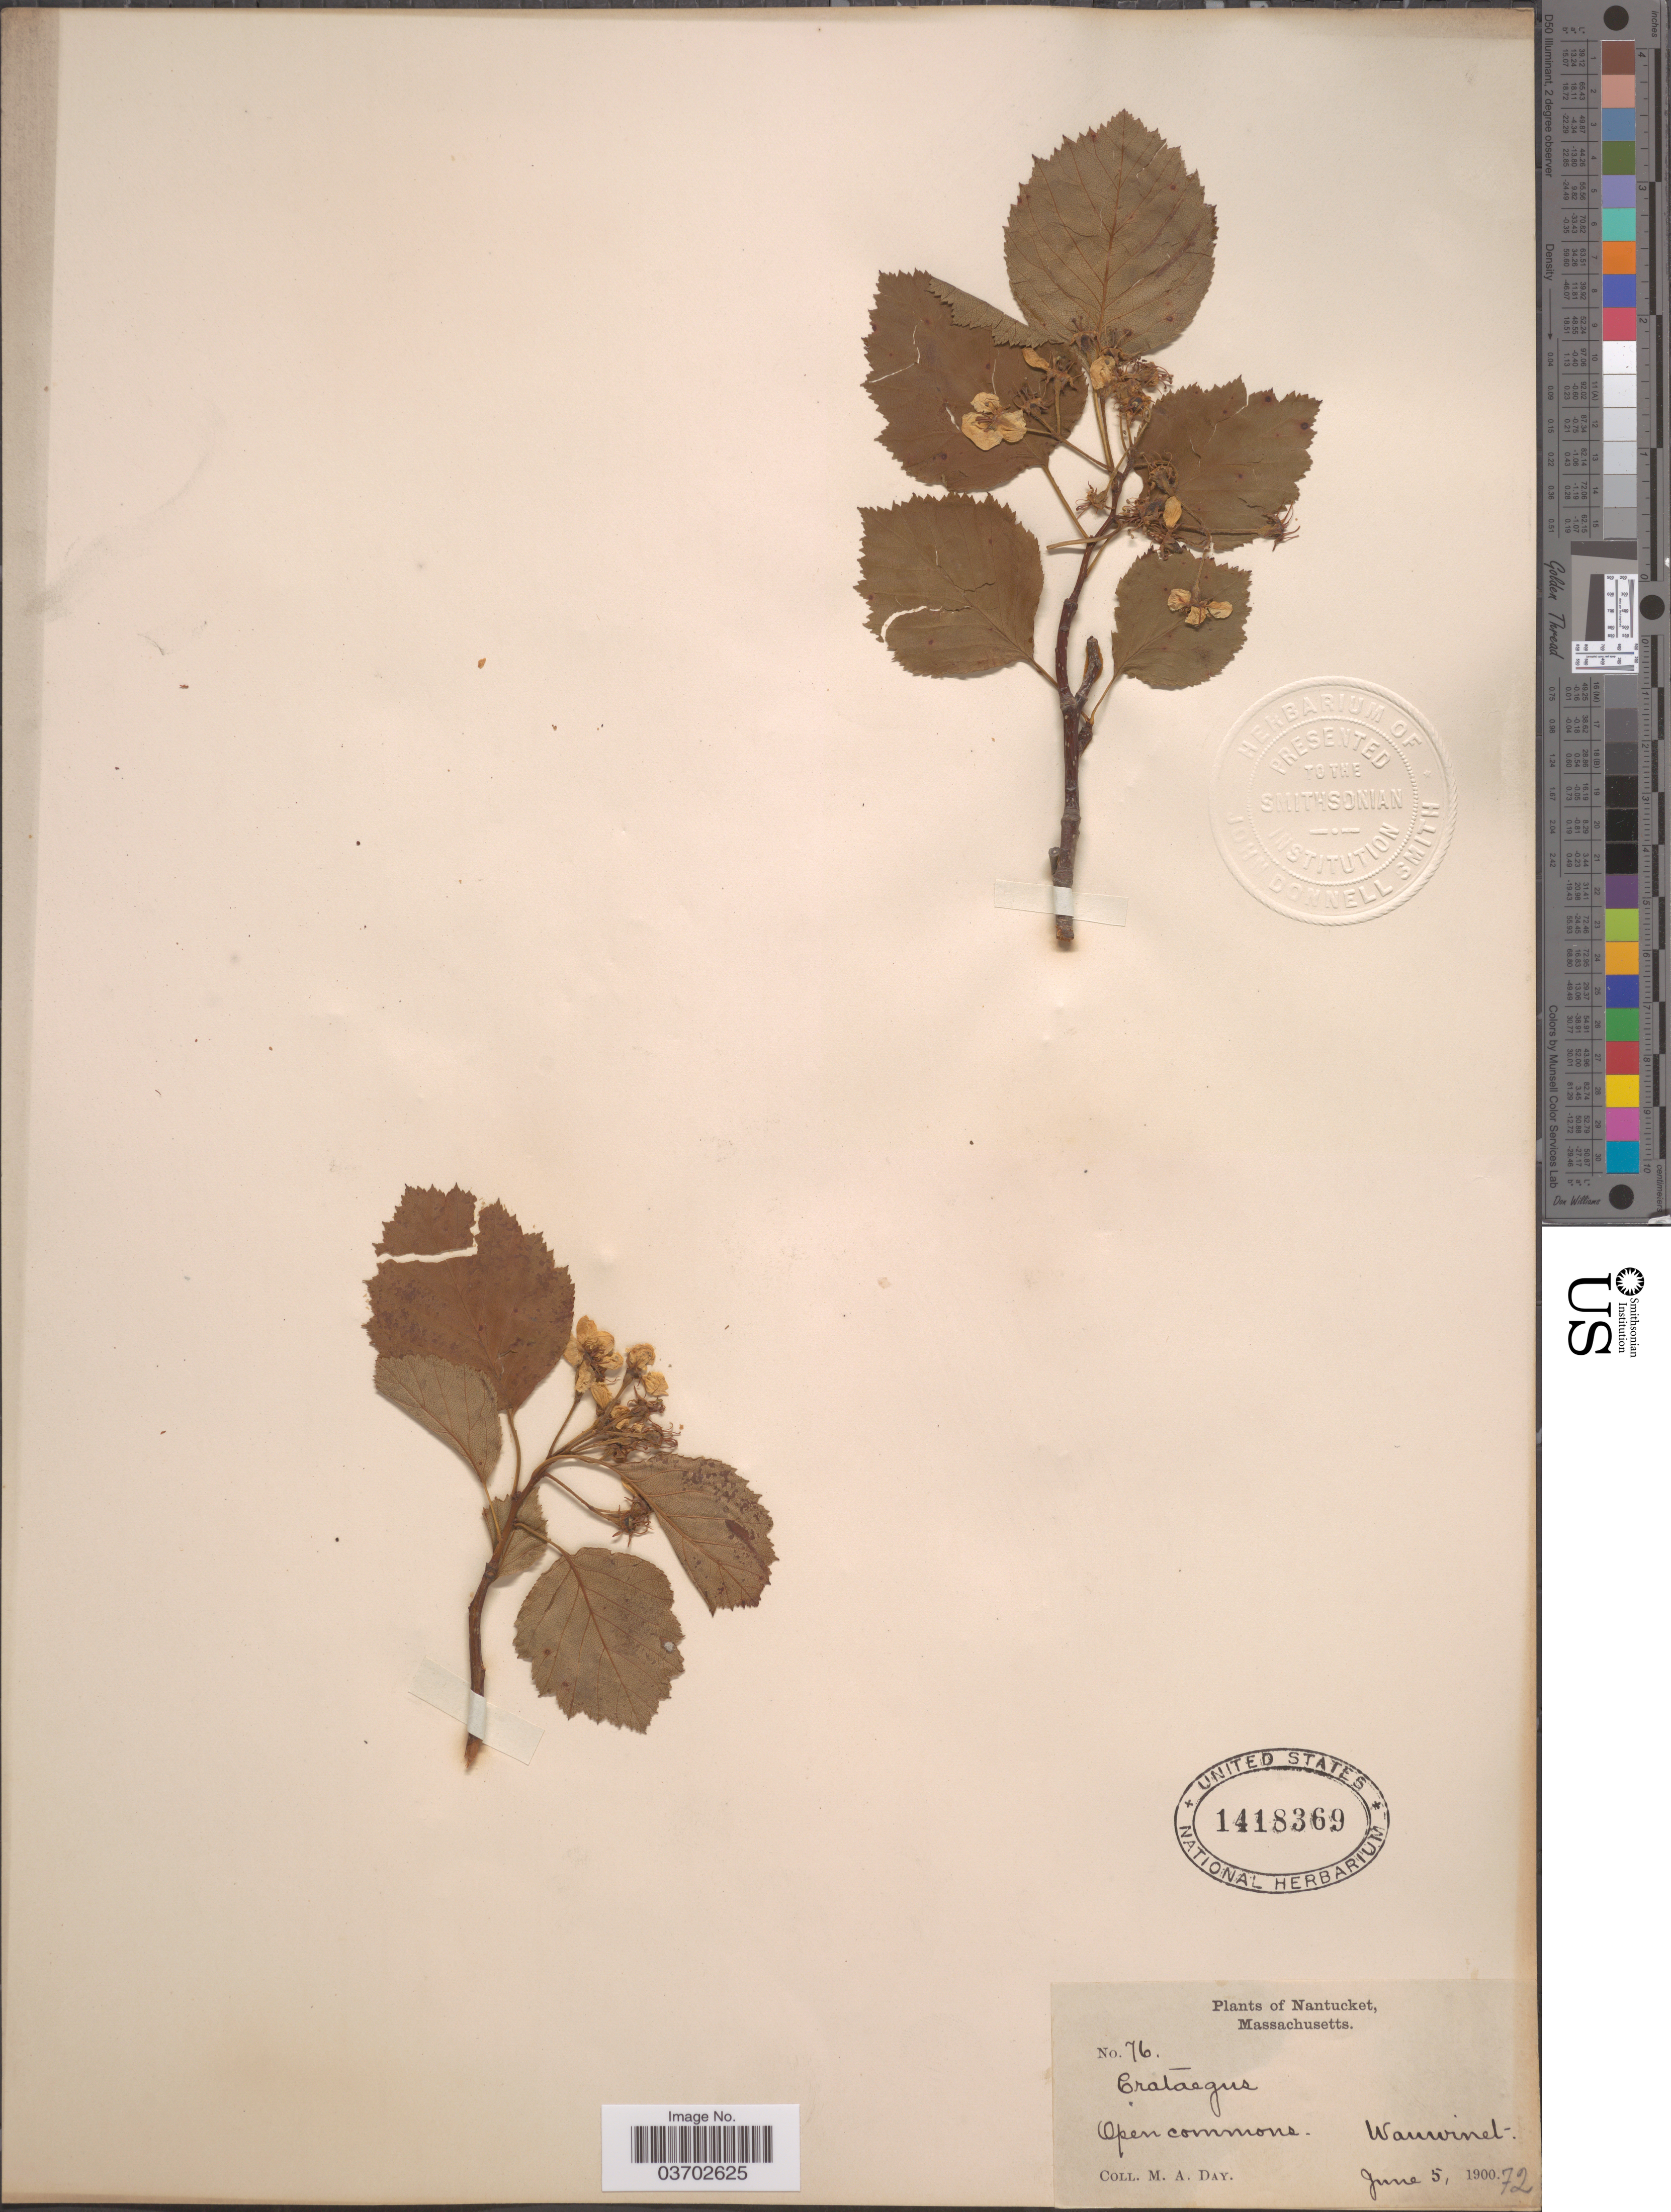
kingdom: Plantae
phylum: Tracheophyta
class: Magnoliopsida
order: Rosales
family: Rosaceae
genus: Crataegus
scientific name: Crataegus sp.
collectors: M. Day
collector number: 76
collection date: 1900-06-05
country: United States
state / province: Massachusetts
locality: Nantucket. Wauwinet.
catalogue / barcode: US 1418369